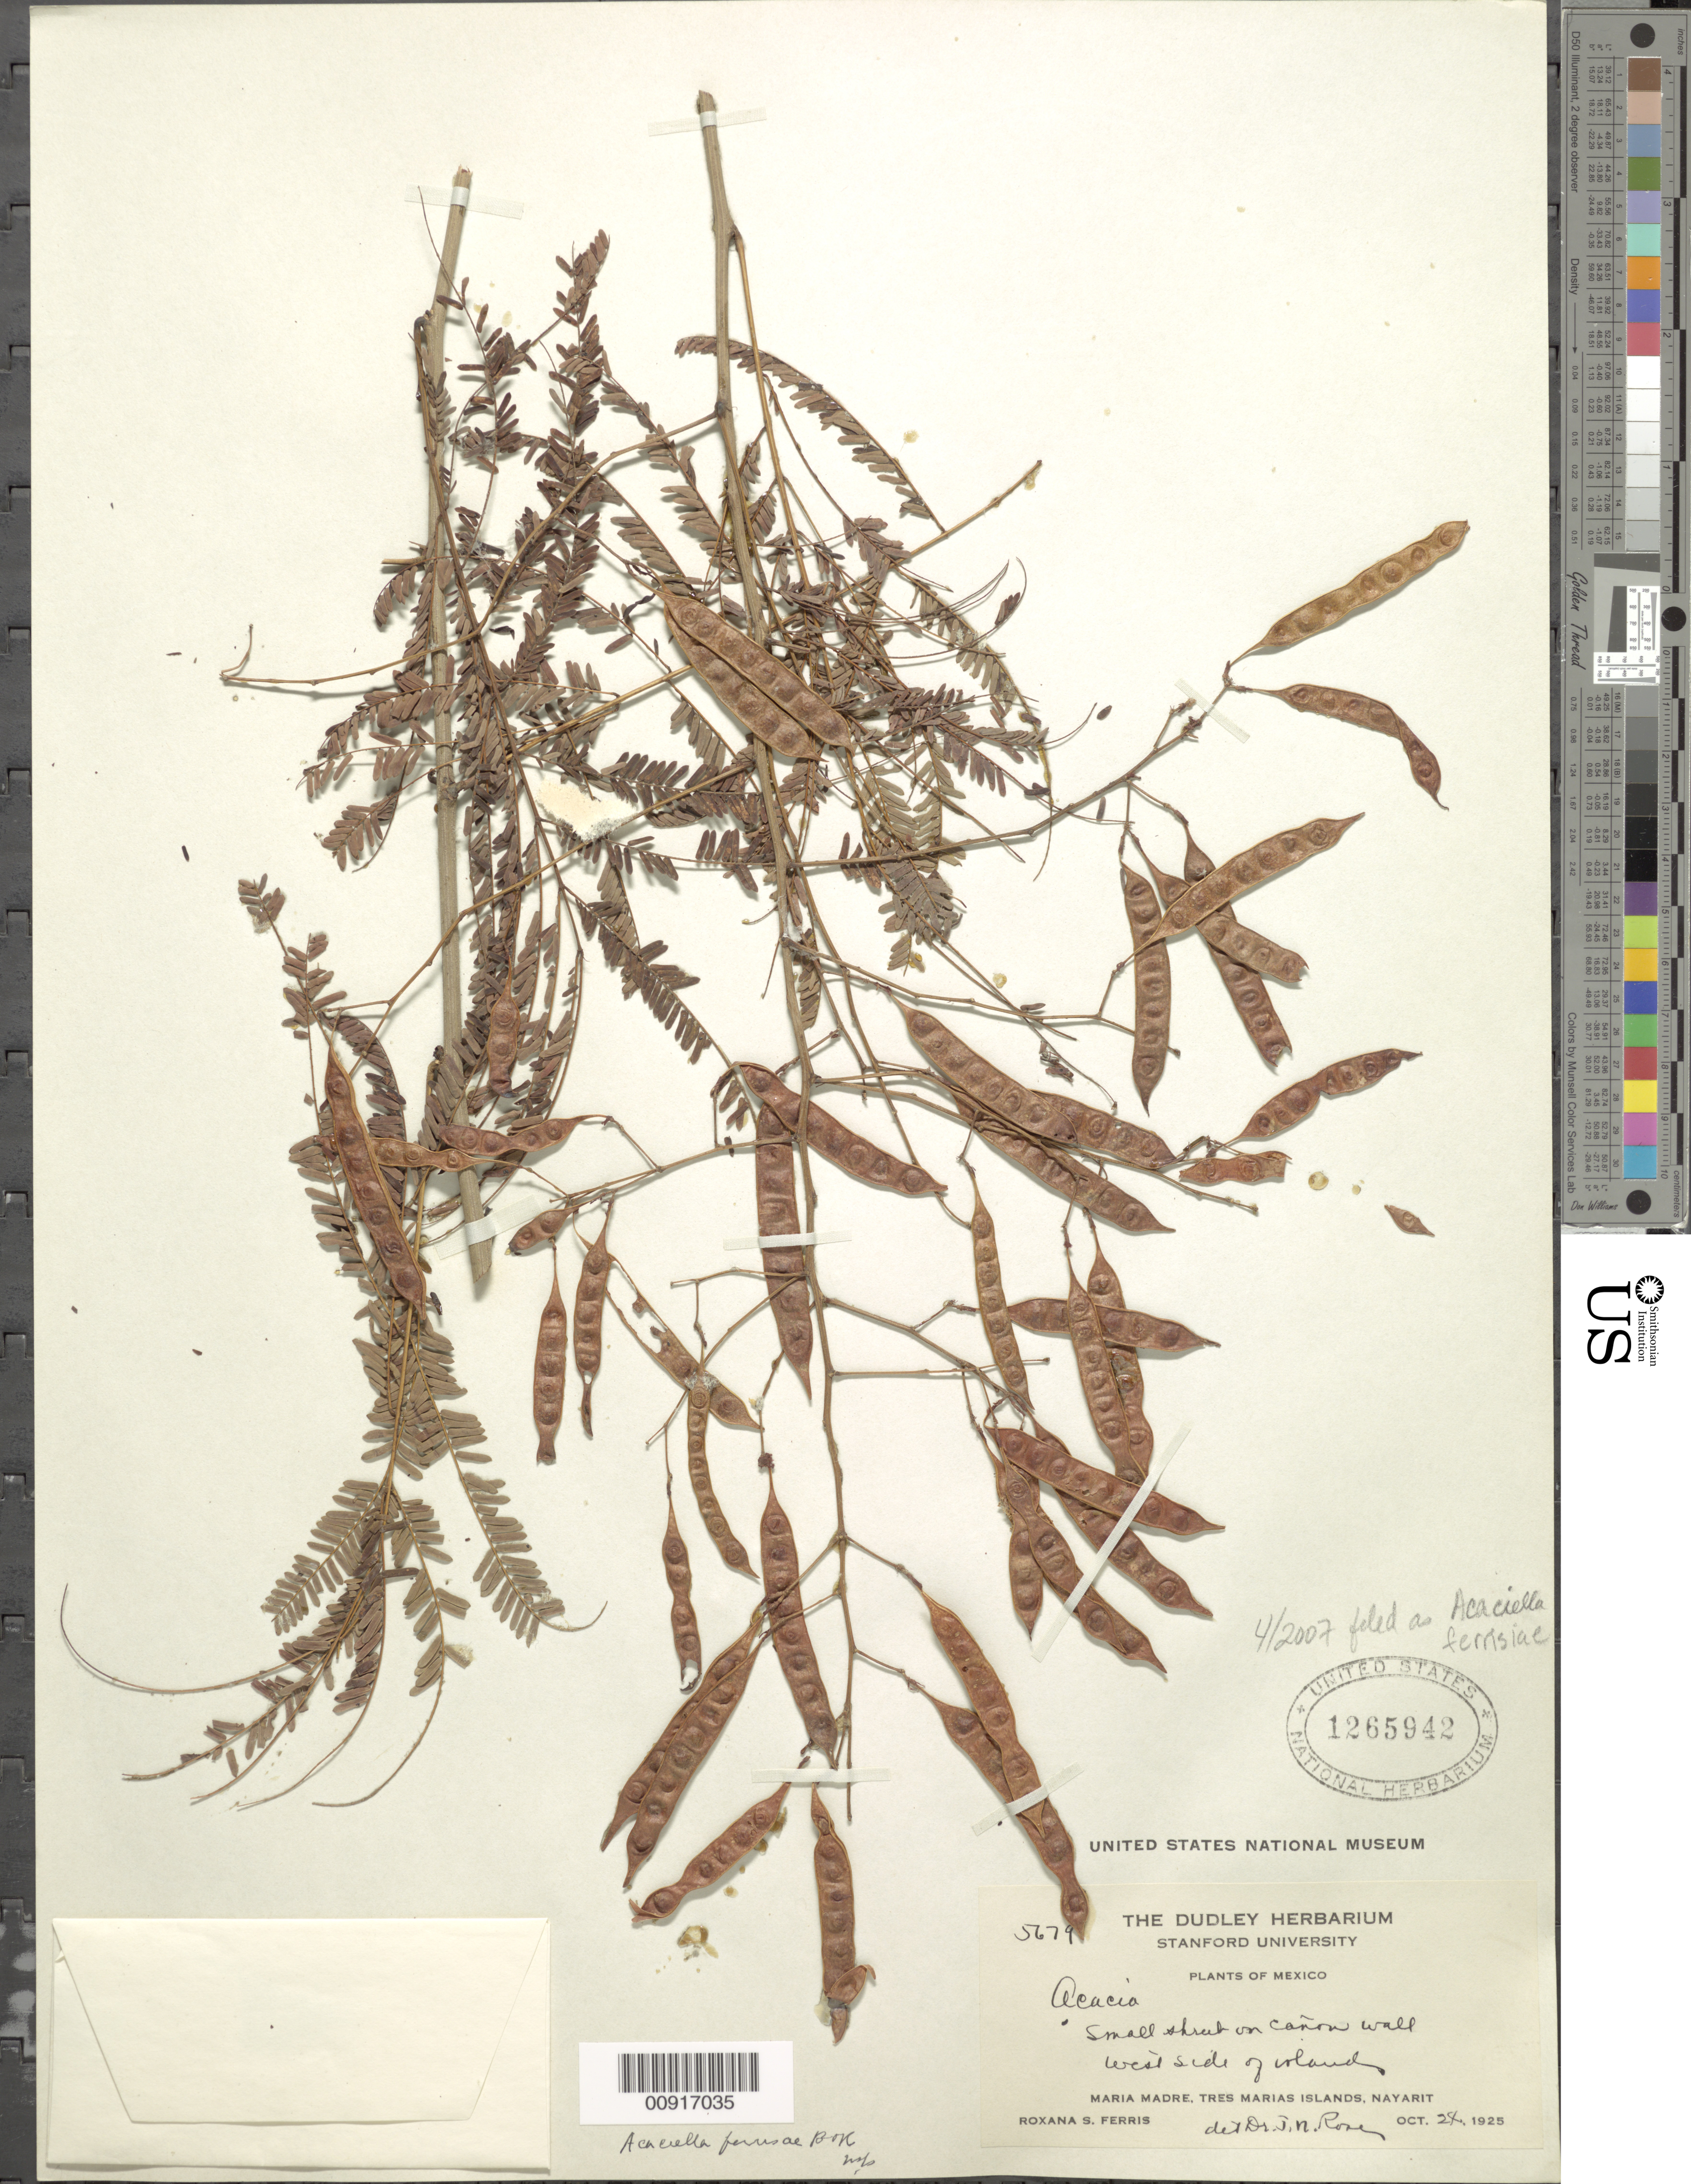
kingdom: Plantae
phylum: Tracheophyta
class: Magnoliopsida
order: Fabales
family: Fabaceae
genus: Acaciella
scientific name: Acaciella ferrisiae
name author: Britton & Rose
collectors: R. S. Ferris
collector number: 5679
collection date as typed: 24 Oct 1925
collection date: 1925-10-24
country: Mexico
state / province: Nayarit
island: Maria Madre I.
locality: Maria Madre, Tres Marias Islands, Nayarit. West side of island.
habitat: On cañon wall.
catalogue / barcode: US 1265942